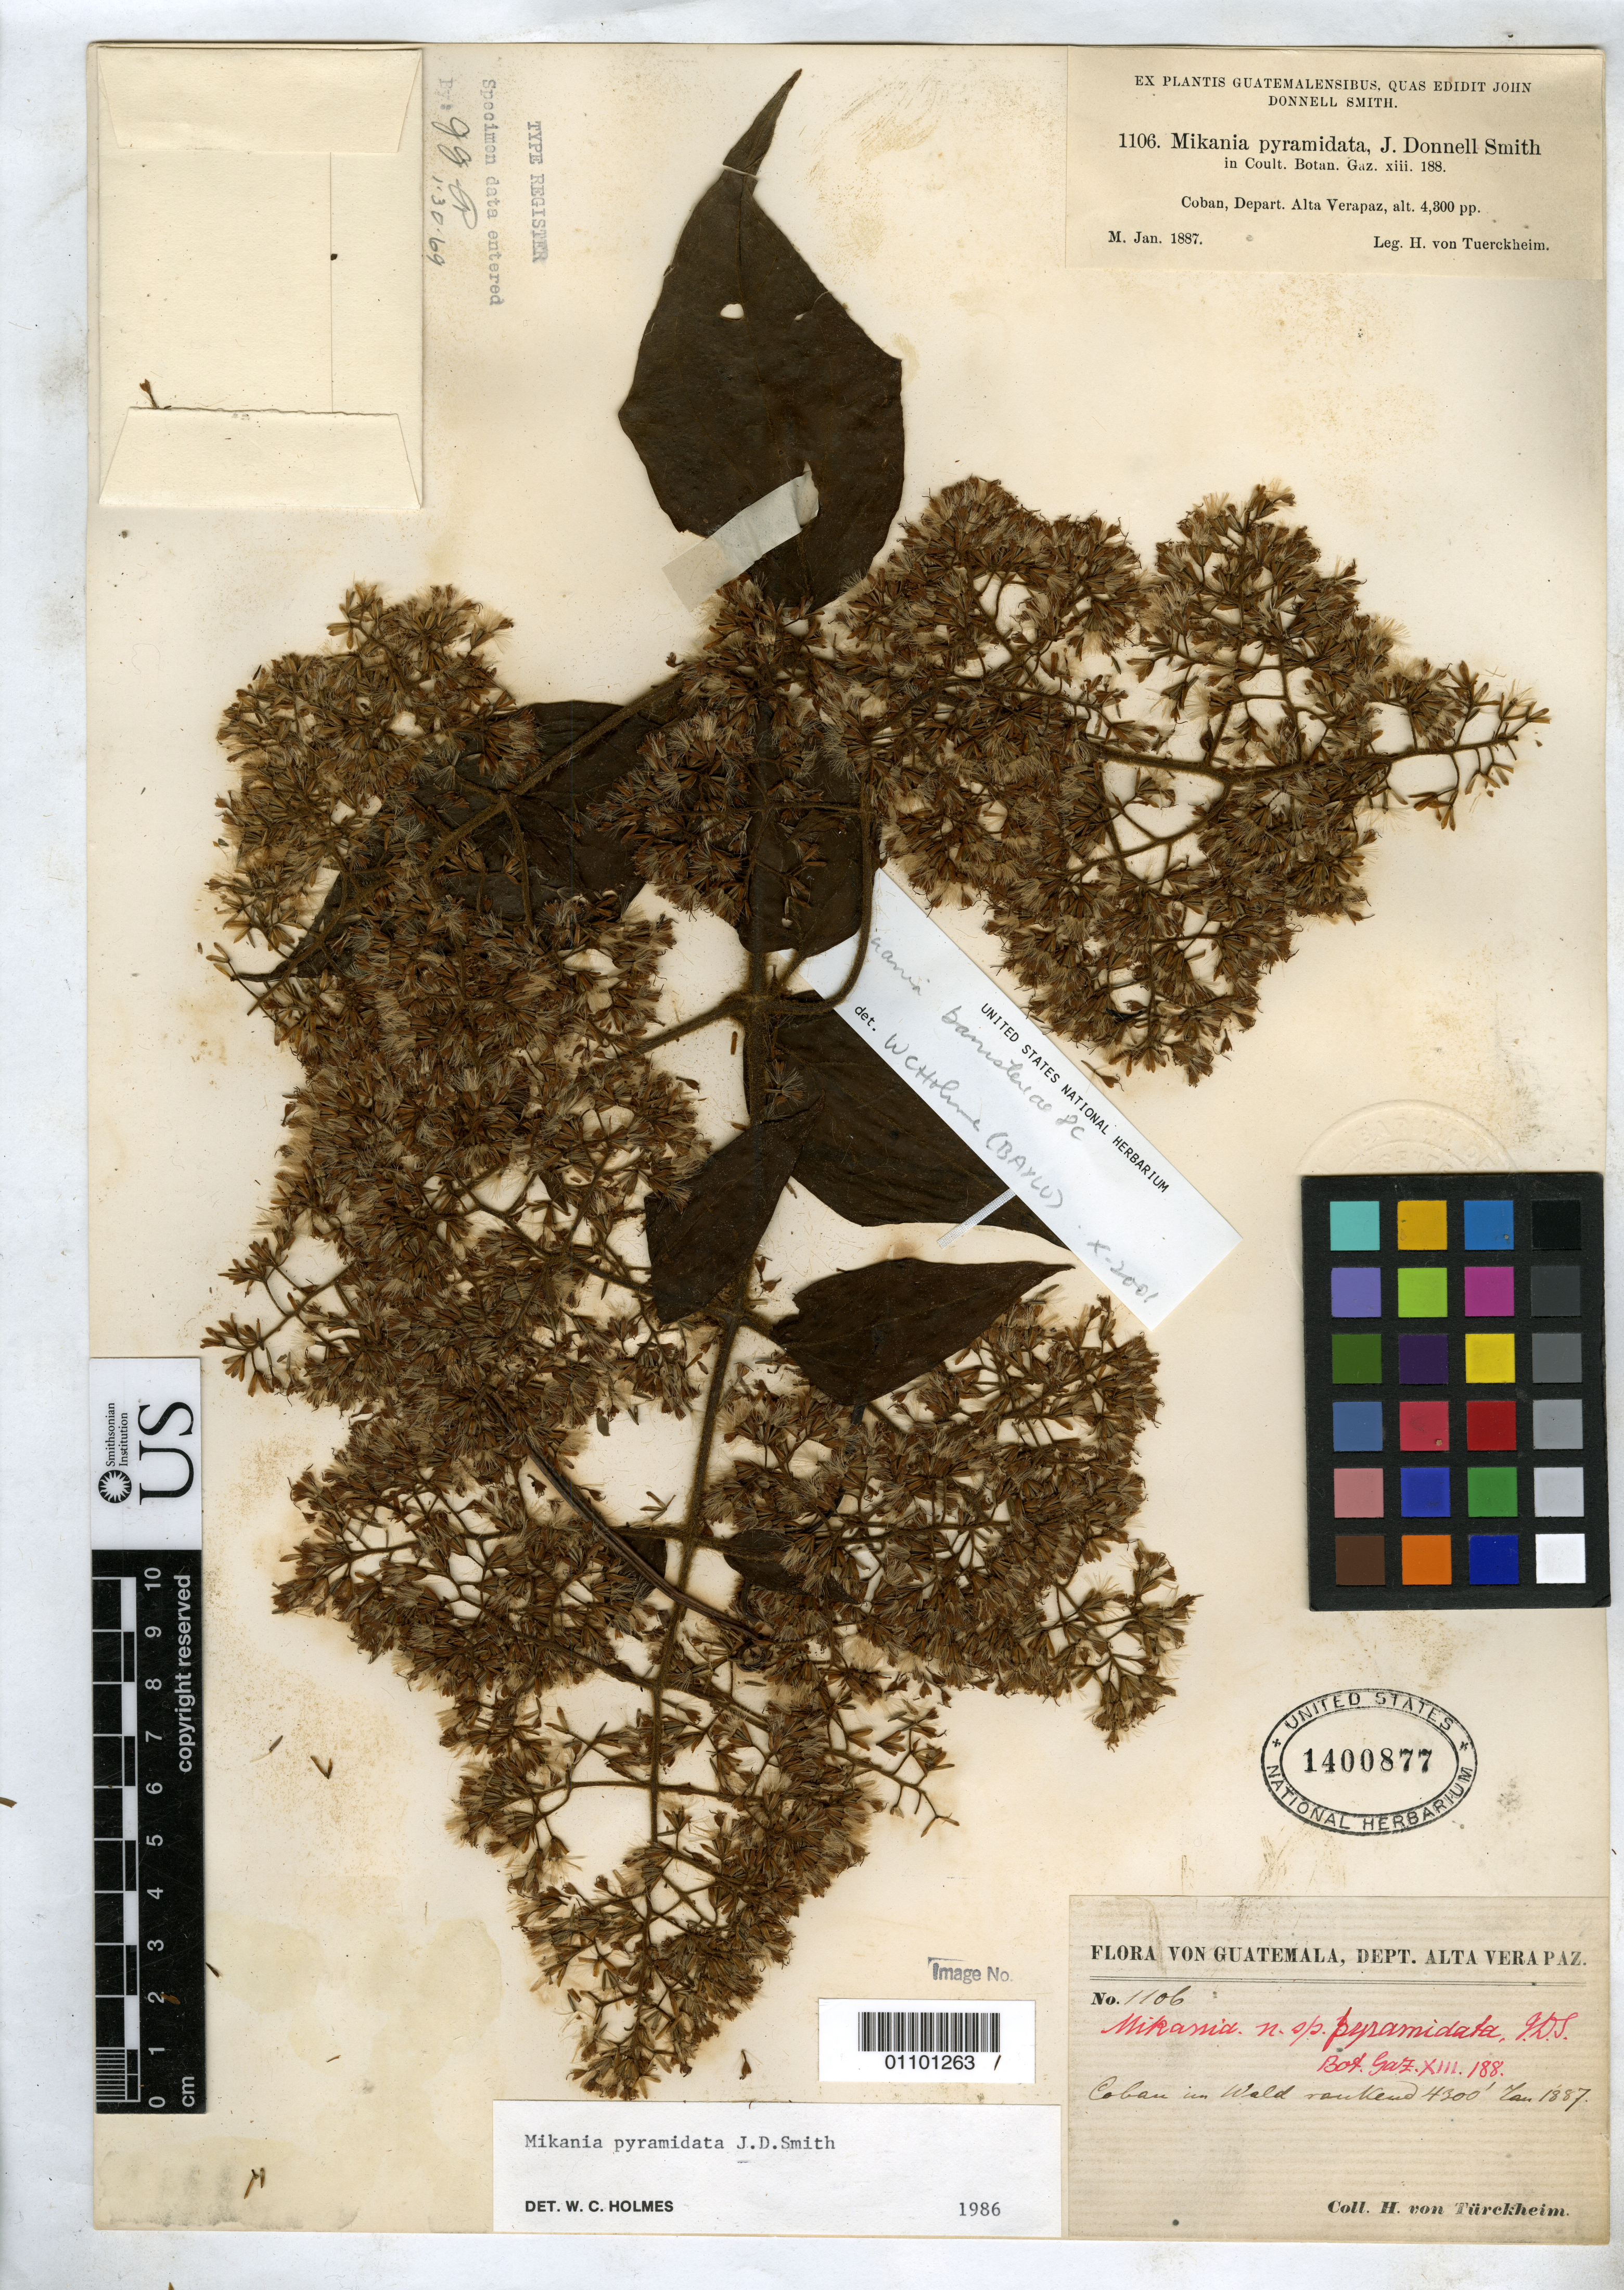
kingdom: Plantae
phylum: Tracheophyta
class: Magnoliopsida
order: Asterales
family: Asteraceae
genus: Mikania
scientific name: Mikania pyramidata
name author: Donn. Sm.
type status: Type Collection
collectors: H. von Türckheim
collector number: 1106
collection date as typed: Jan 1887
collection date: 1887-01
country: Guatemala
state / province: Alta Verapaz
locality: Cobán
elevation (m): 1311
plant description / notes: One of two US sheets (USNH 1400877, 1400878) received from the John Donnell Smith herbarium, neither clearly the holotype.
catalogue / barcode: US 1400877